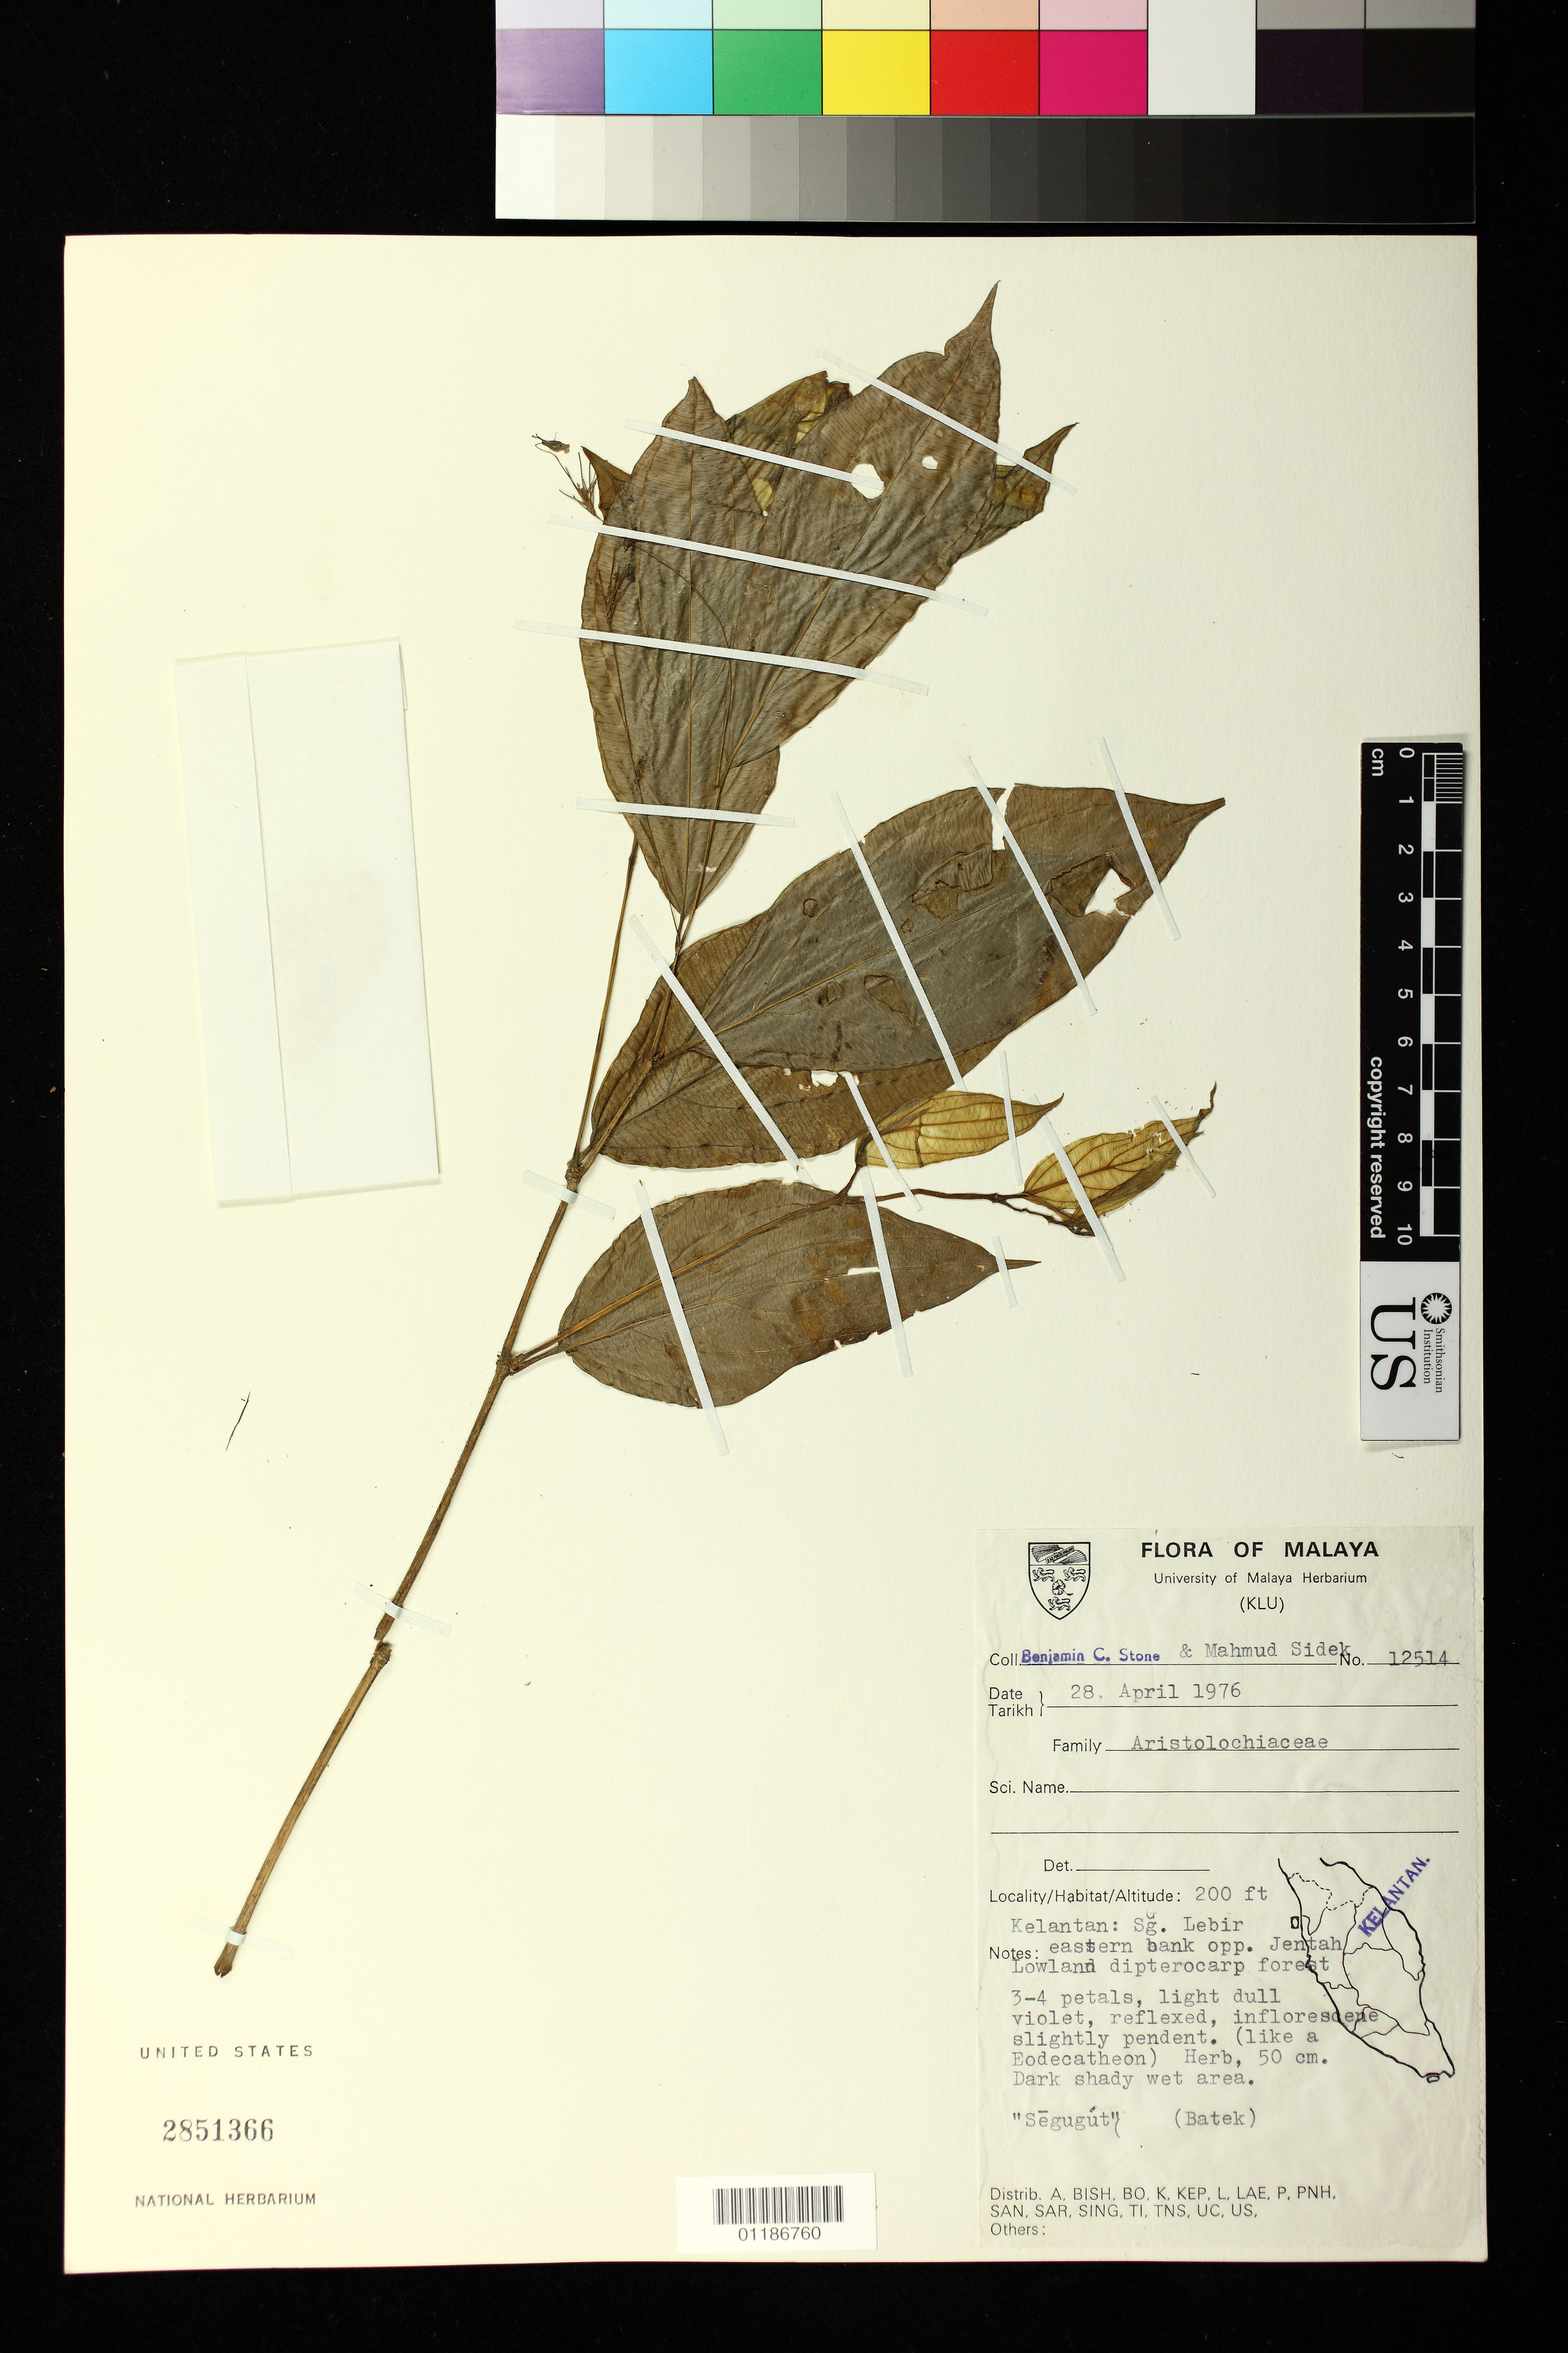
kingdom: Plantae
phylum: Tracheophyta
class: Magnoliopsida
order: Piperales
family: Aristolochiaceae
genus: Aristolochia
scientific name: Aristolochia sp.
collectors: B. C. Stone & M. Sidek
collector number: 12514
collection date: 1976-04-28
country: Malaysia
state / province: Kelantan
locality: Sungai Lebir, eastern bank opp. Jentah Lowland dipterocarp forest.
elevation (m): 61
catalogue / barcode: US 2851366